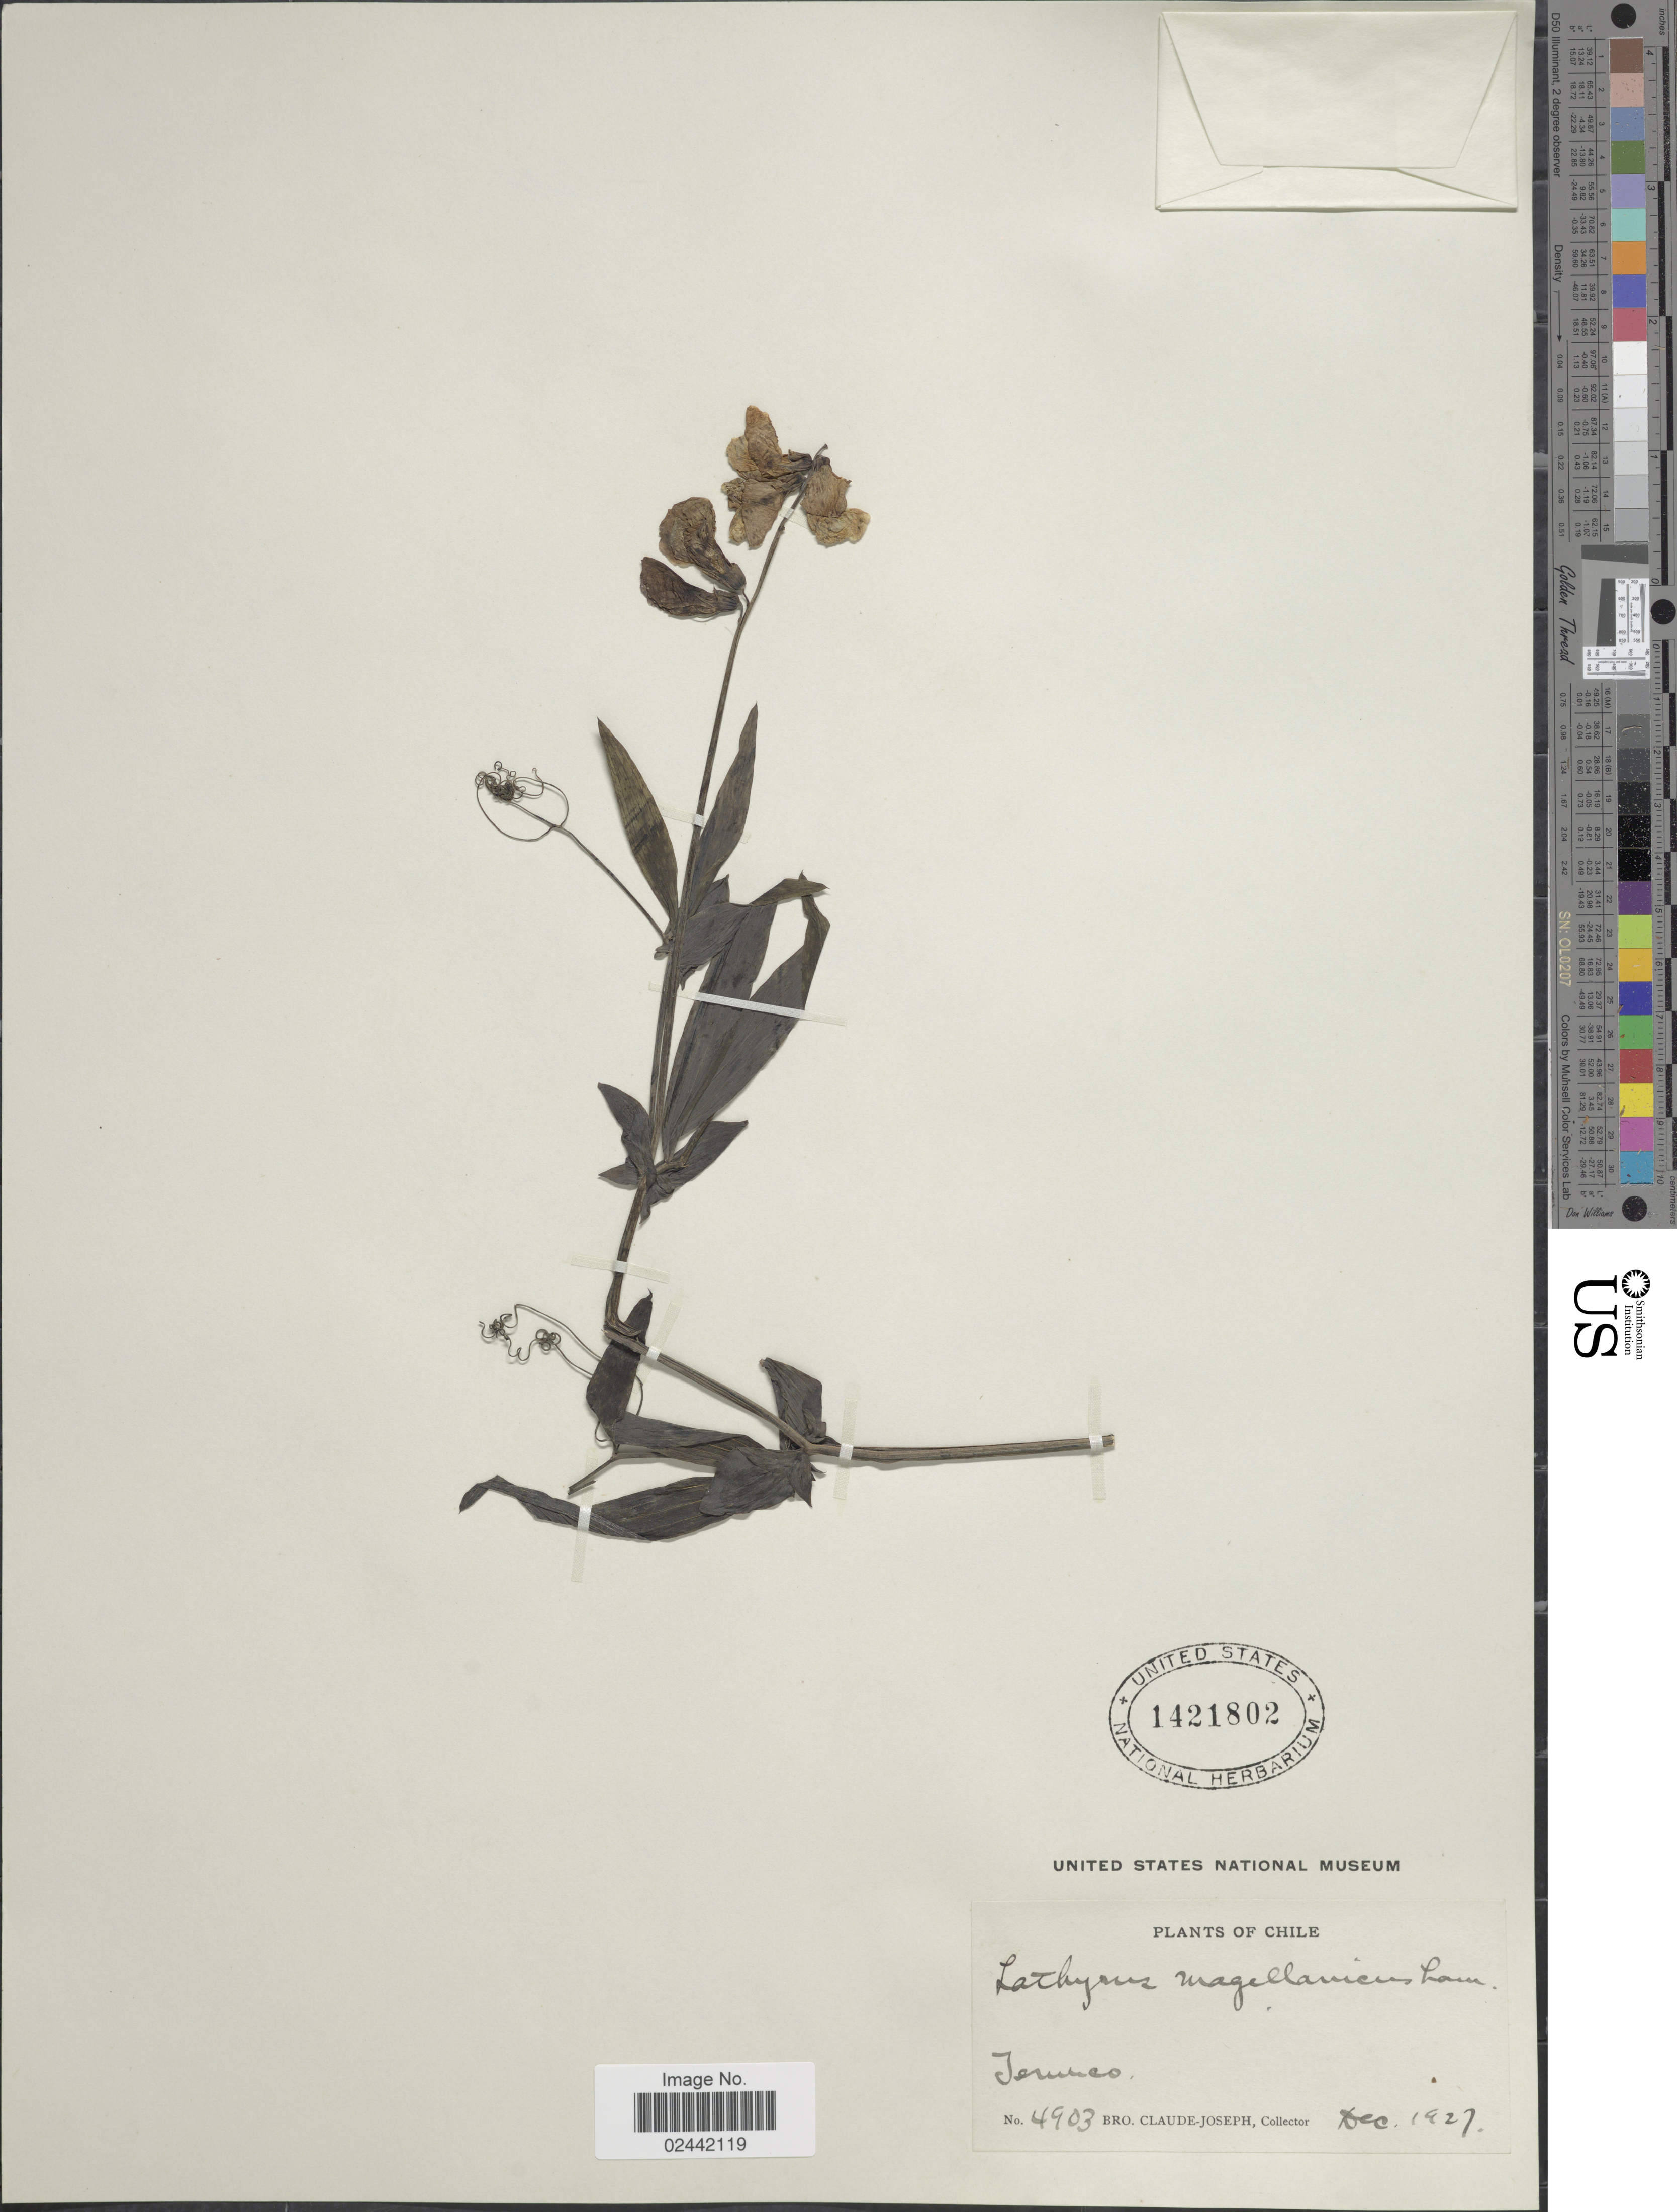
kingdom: Plantae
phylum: Tracheophyta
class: Magnoliopsida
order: Fabales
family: Fabaceae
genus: Lathyrus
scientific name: Lathyrus magellanicus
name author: Lam.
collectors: Bro. Claude-Joseph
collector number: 4903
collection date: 1927-12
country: Chile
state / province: Araucanía (IX)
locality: Temuco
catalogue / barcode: US 1421802